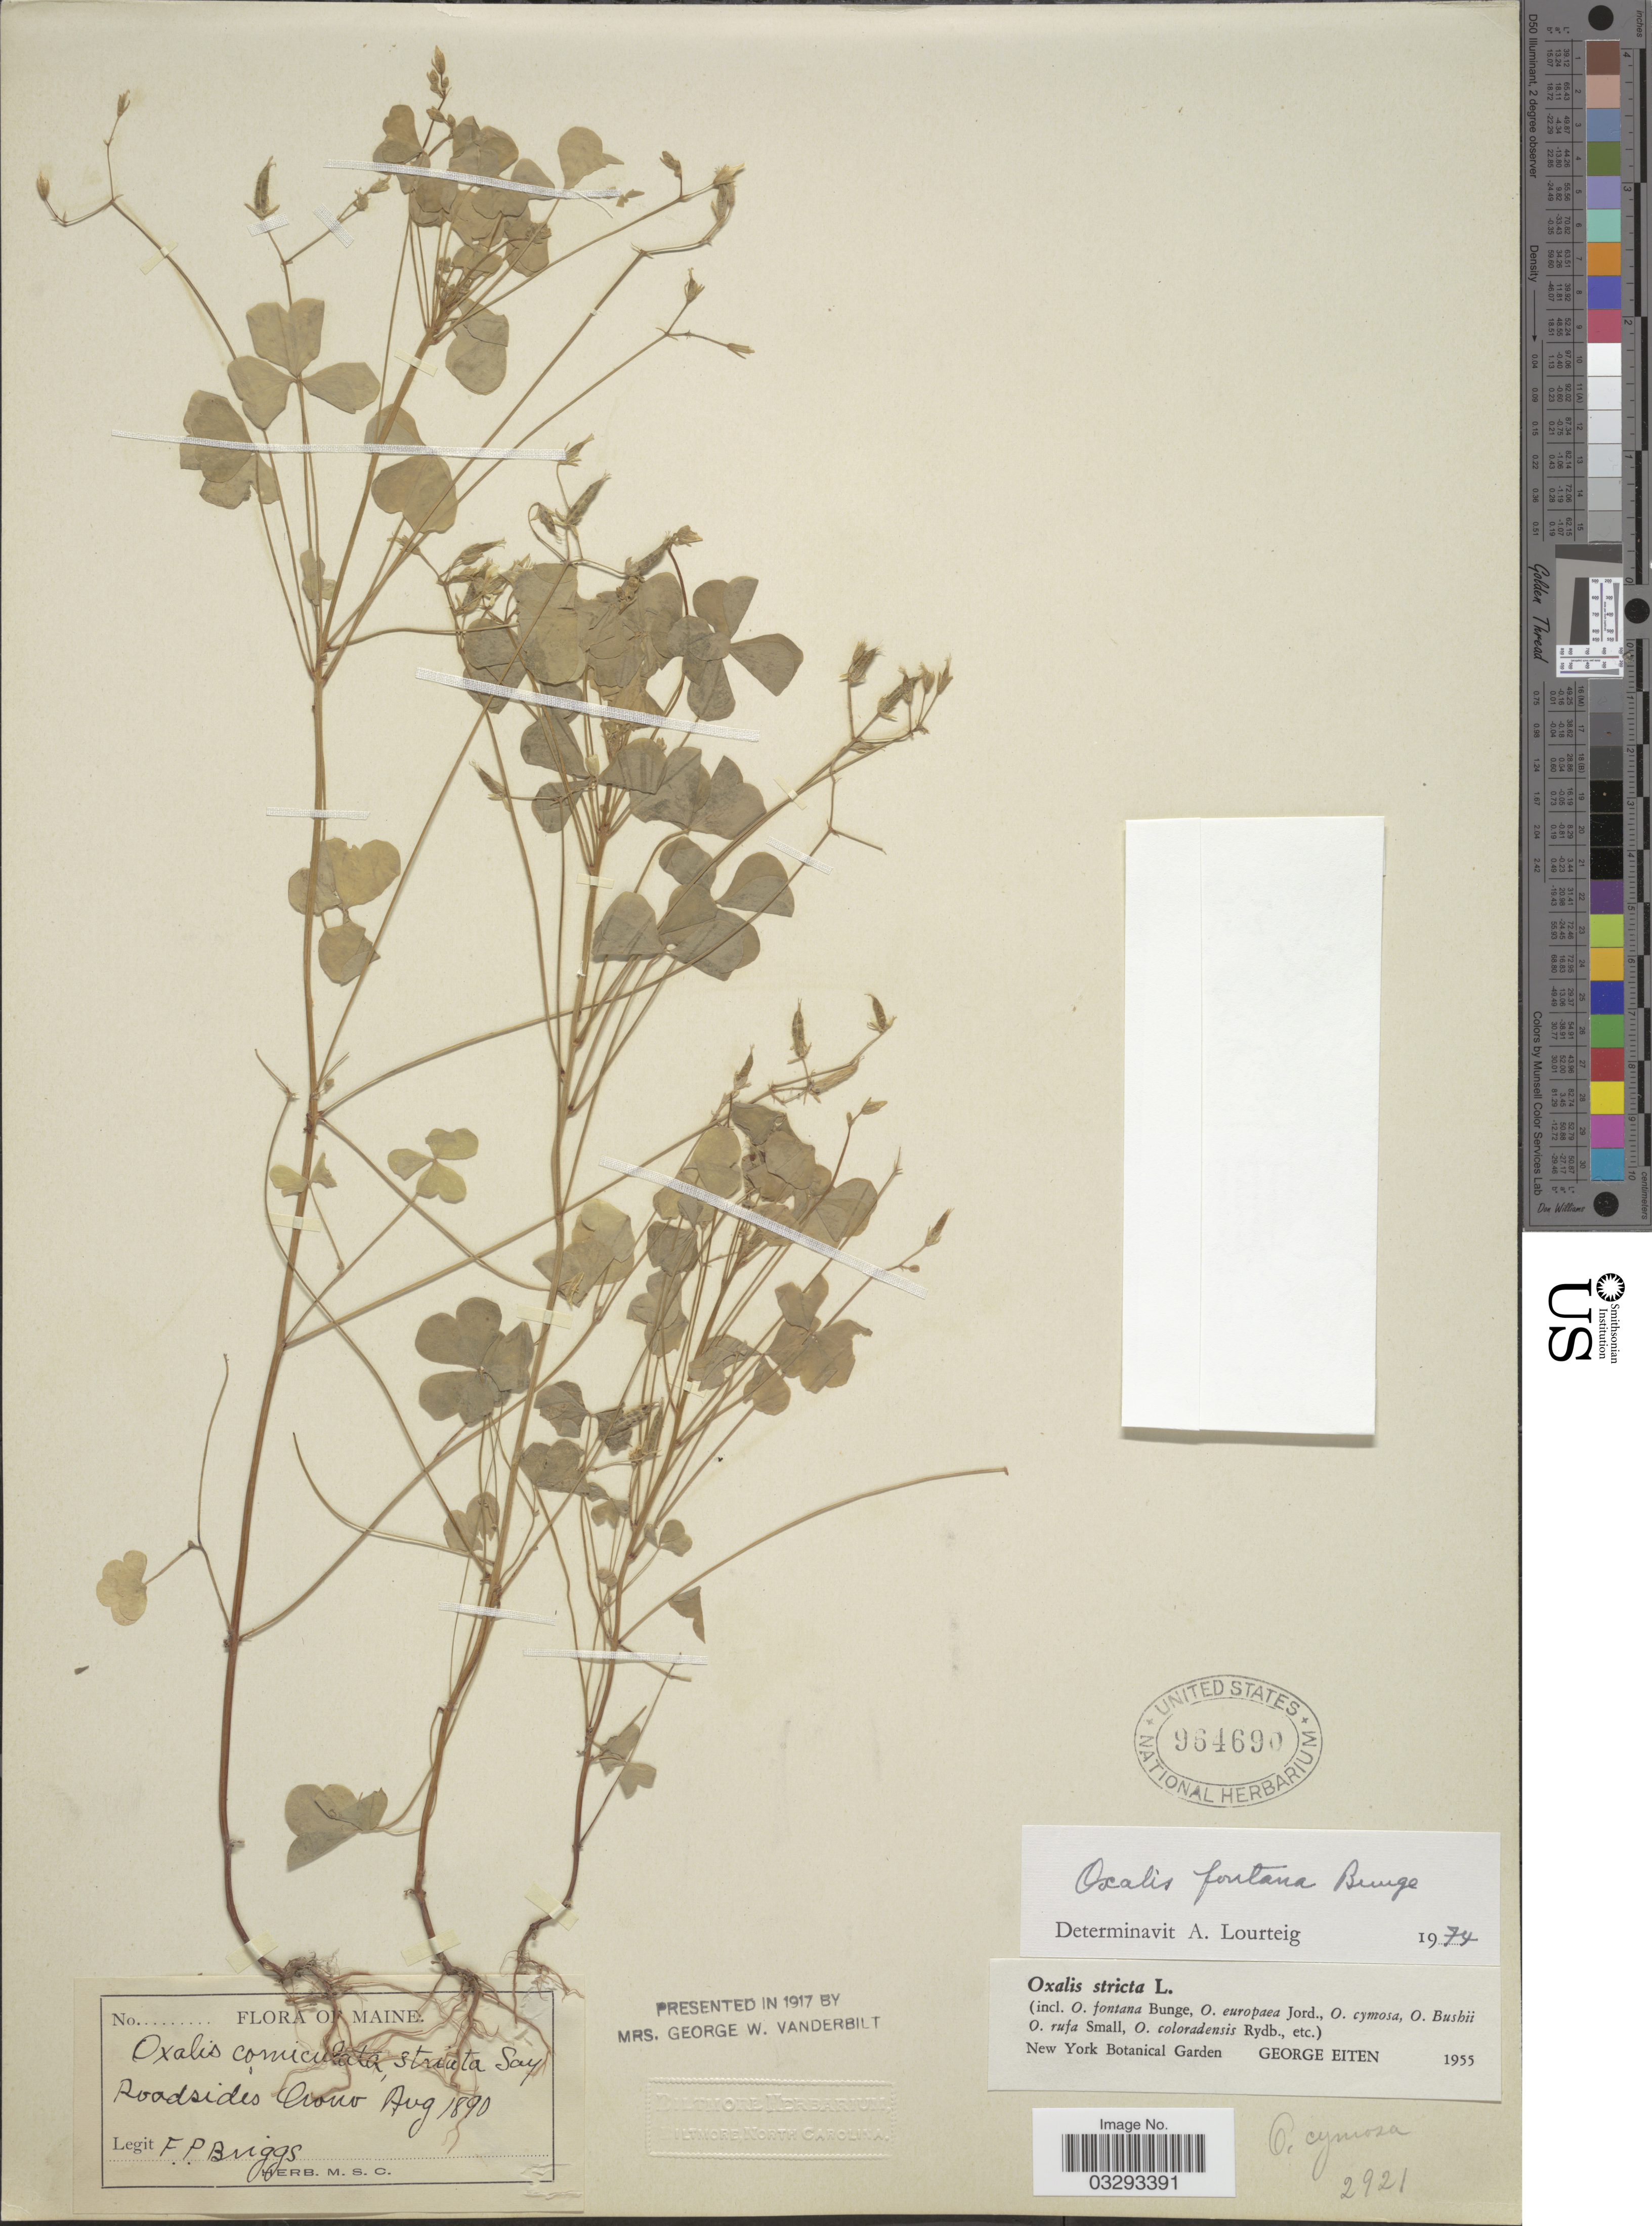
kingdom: Plantae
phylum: Tracheophyta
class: Magnoliopsida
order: Oxalidales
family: Oxalidaceae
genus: Oxalis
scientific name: Oxalis fontana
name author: Bunge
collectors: F. Briggs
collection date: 1890-08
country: United States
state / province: Maine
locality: Roadsides Orono.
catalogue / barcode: US 964690